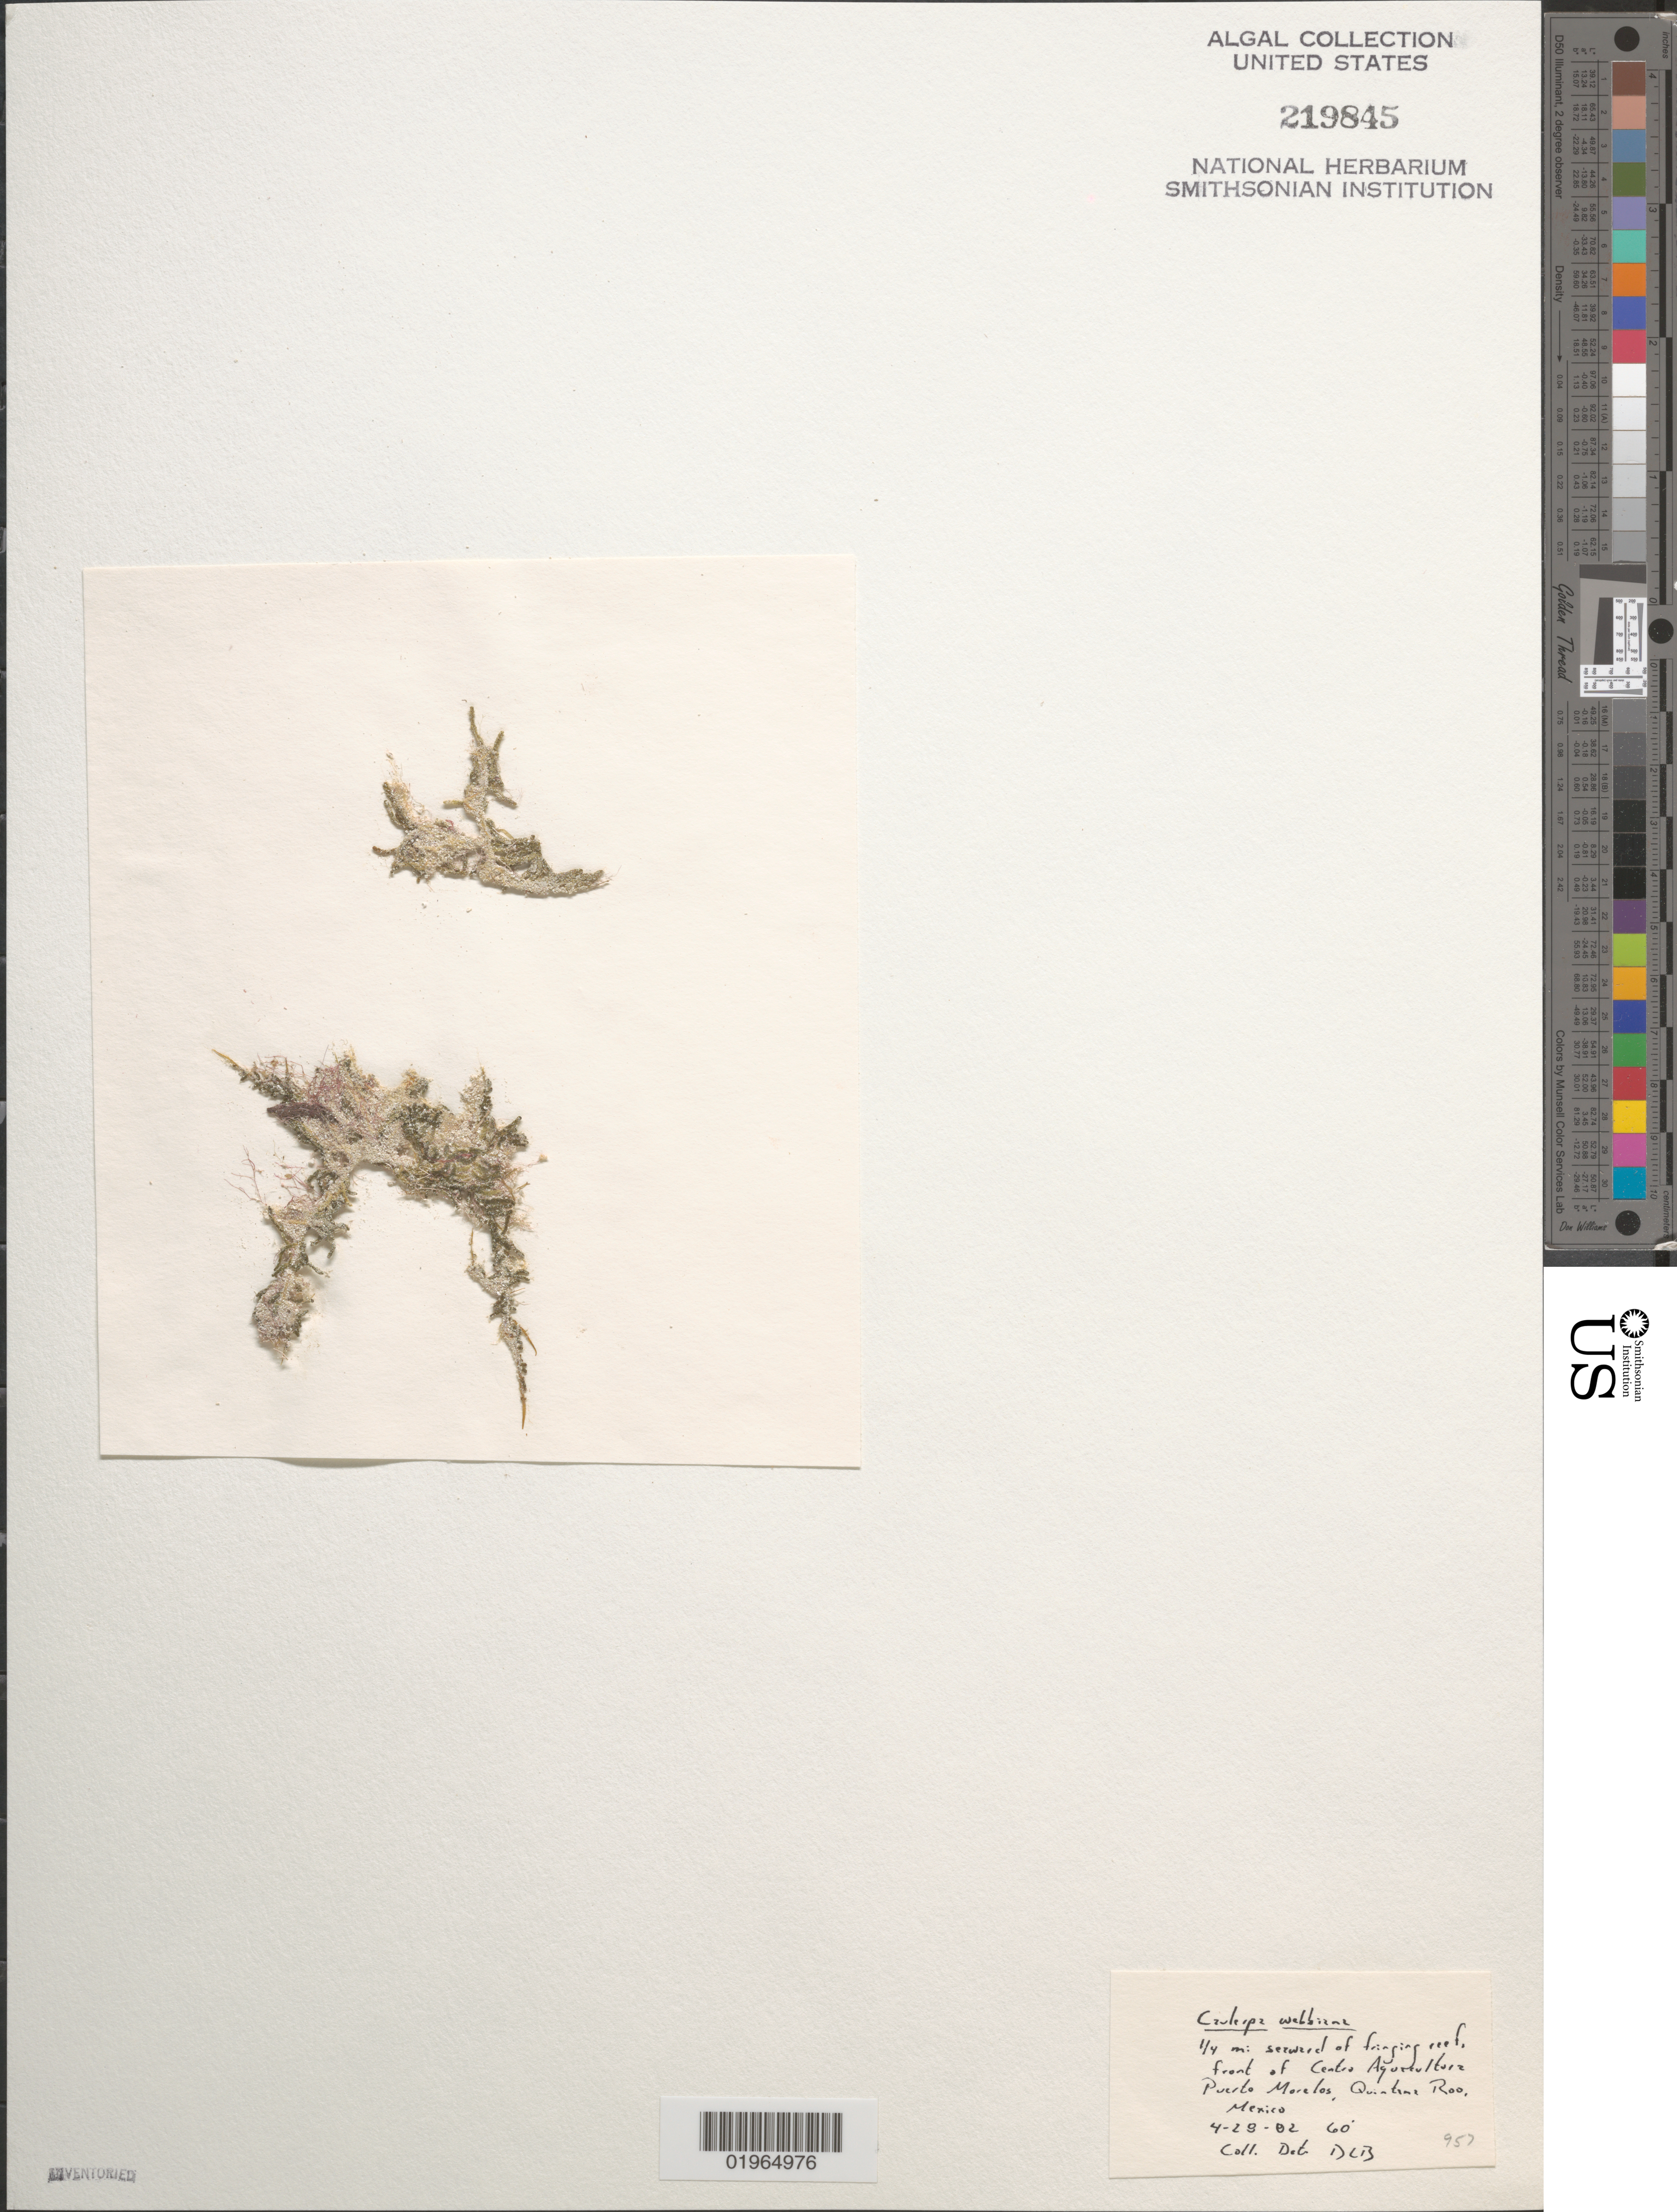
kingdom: Plantae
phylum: Chlorophyta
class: Ulvophyceae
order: Bryopsidales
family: Caulerpaceae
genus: Caulerpa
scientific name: Caulerpa webbiana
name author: Mont.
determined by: Ballantine, D. L.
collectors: D.L. Ballantine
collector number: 957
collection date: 1982-04-28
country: Mexico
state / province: Quintana Roo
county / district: Puerto Morelos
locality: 1/4 mi seaward of fringing reef, front of Centro Aquacultura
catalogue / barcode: US 219845